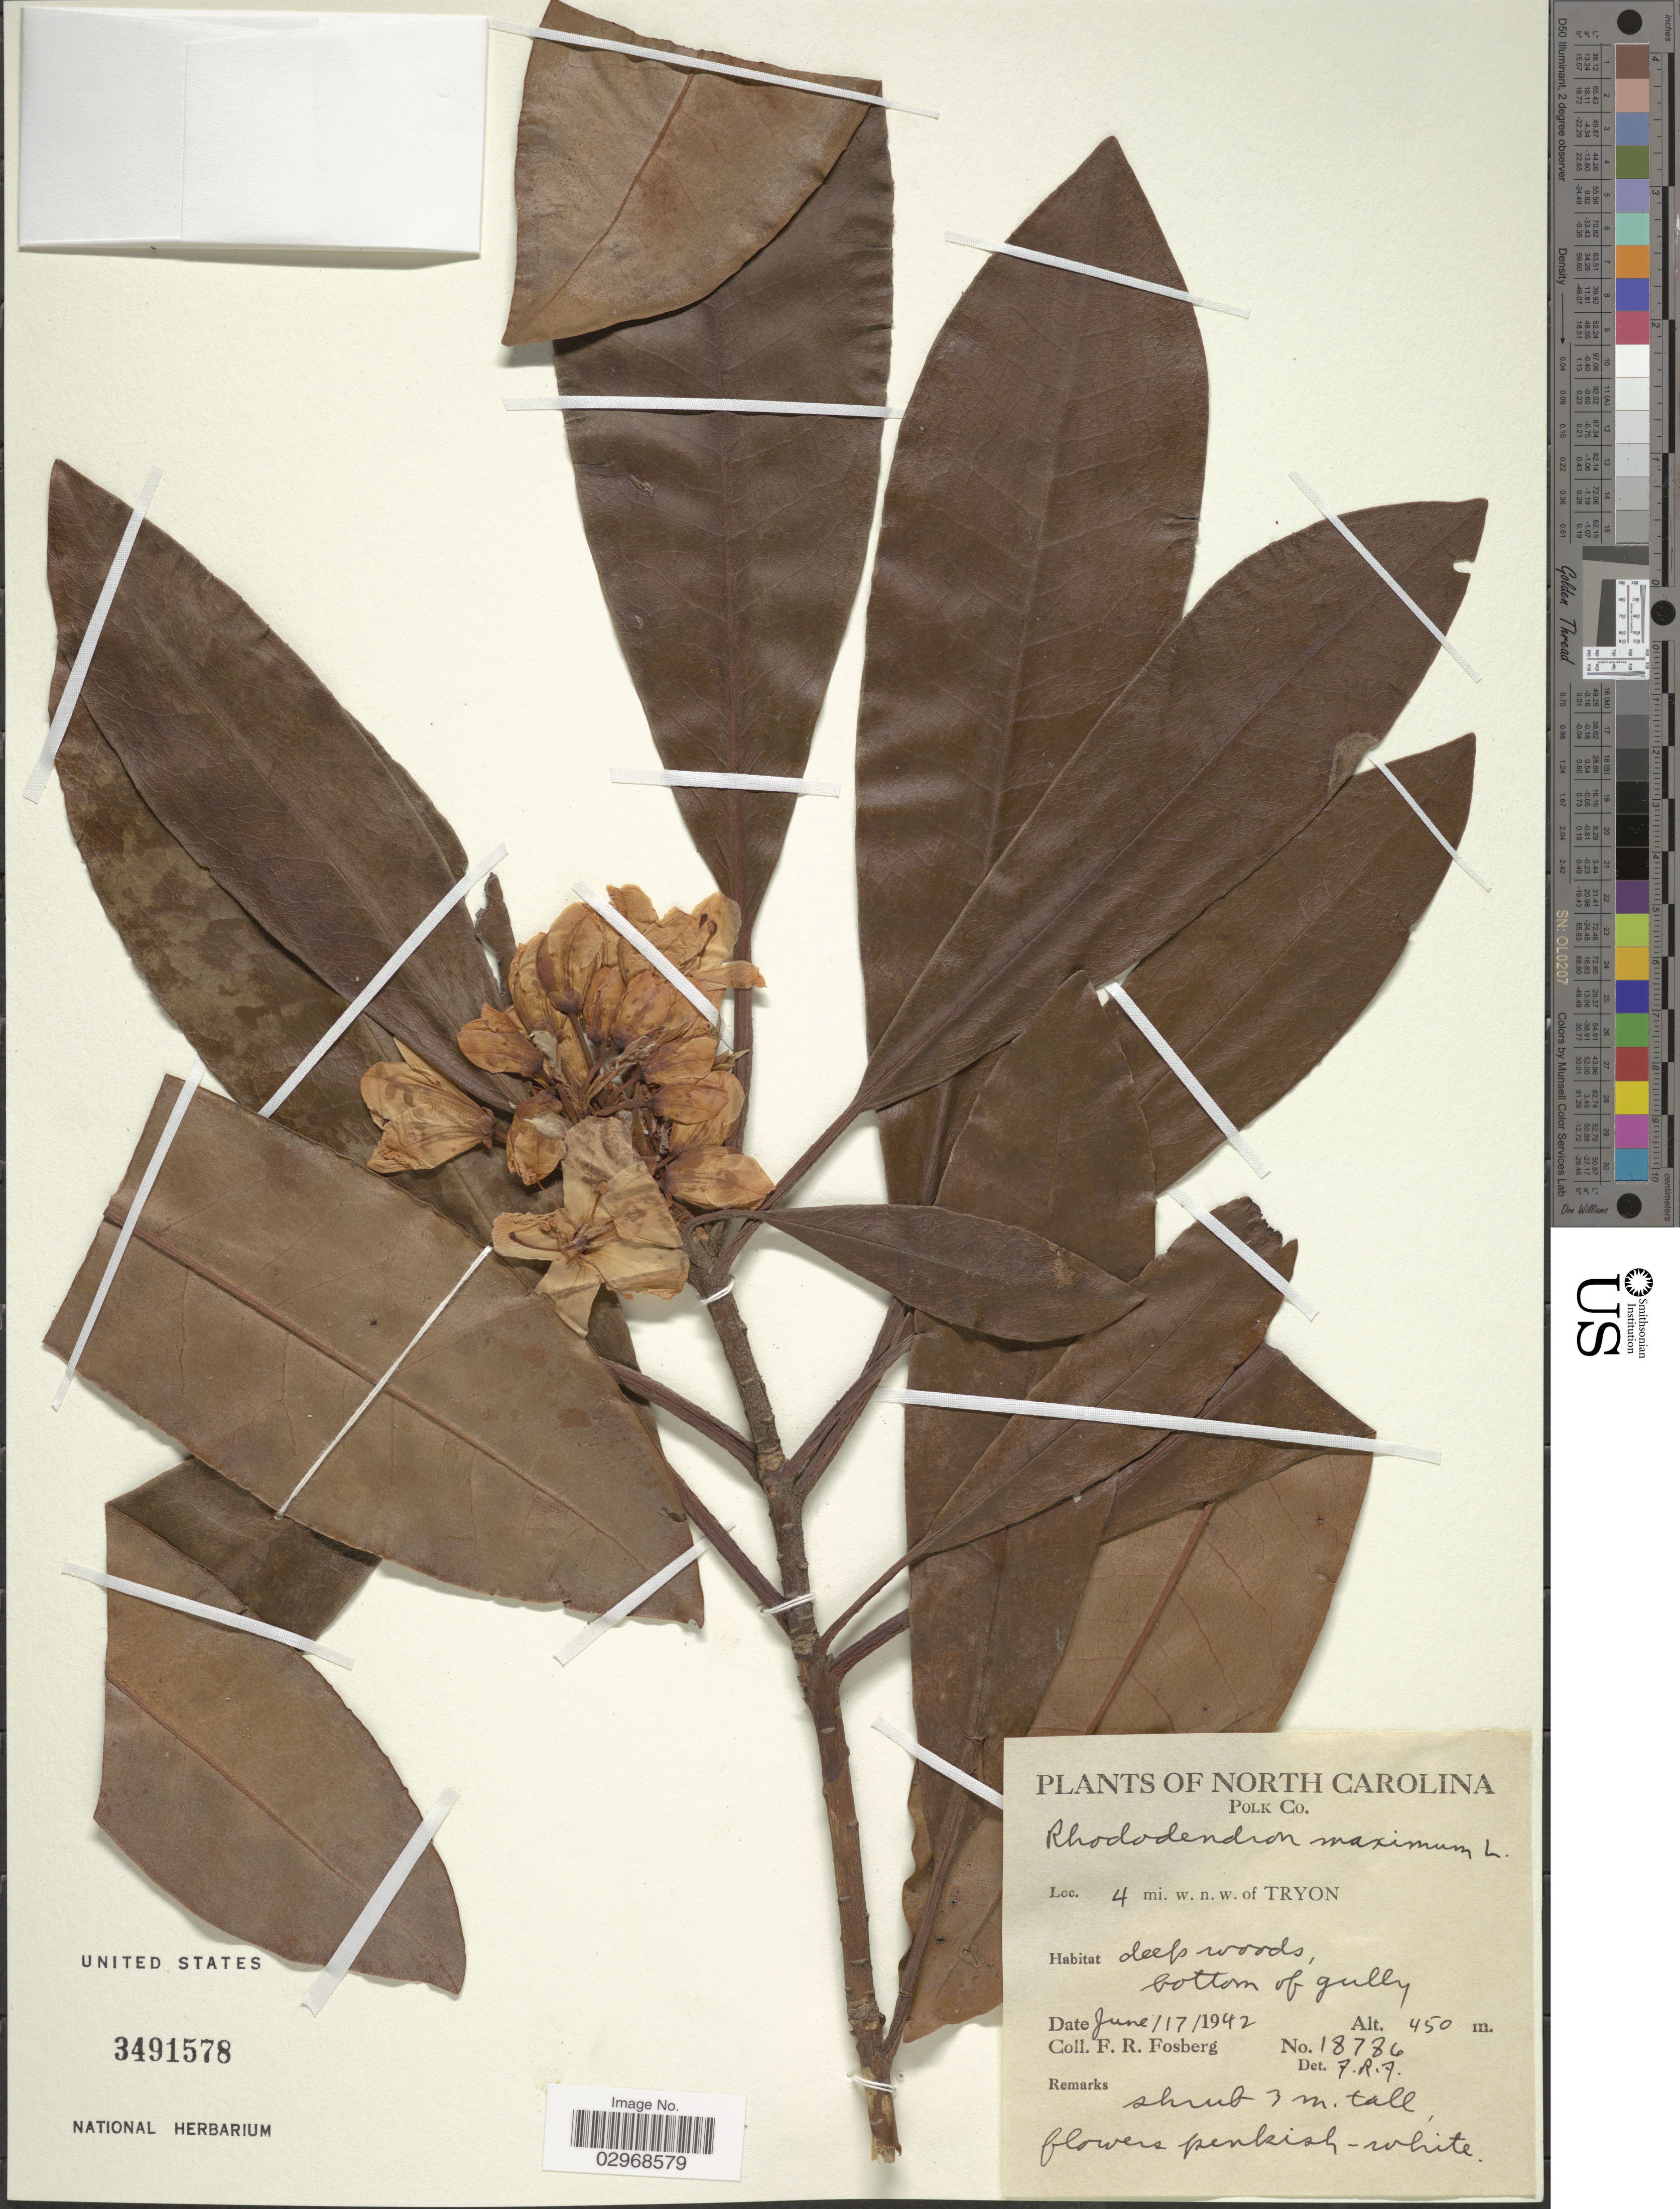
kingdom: Plantae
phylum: Tracheophyta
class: Magnoliopsida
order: Ericales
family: Ericaceae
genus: Rhododendron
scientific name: Rhododendron maximum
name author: L.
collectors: F. R. Fosberg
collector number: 18786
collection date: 1942-06-17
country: United States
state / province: North Carolina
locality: Polk Co. 4 mi. w.n.w. of Tryon.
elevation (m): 450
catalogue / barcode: US 3491578